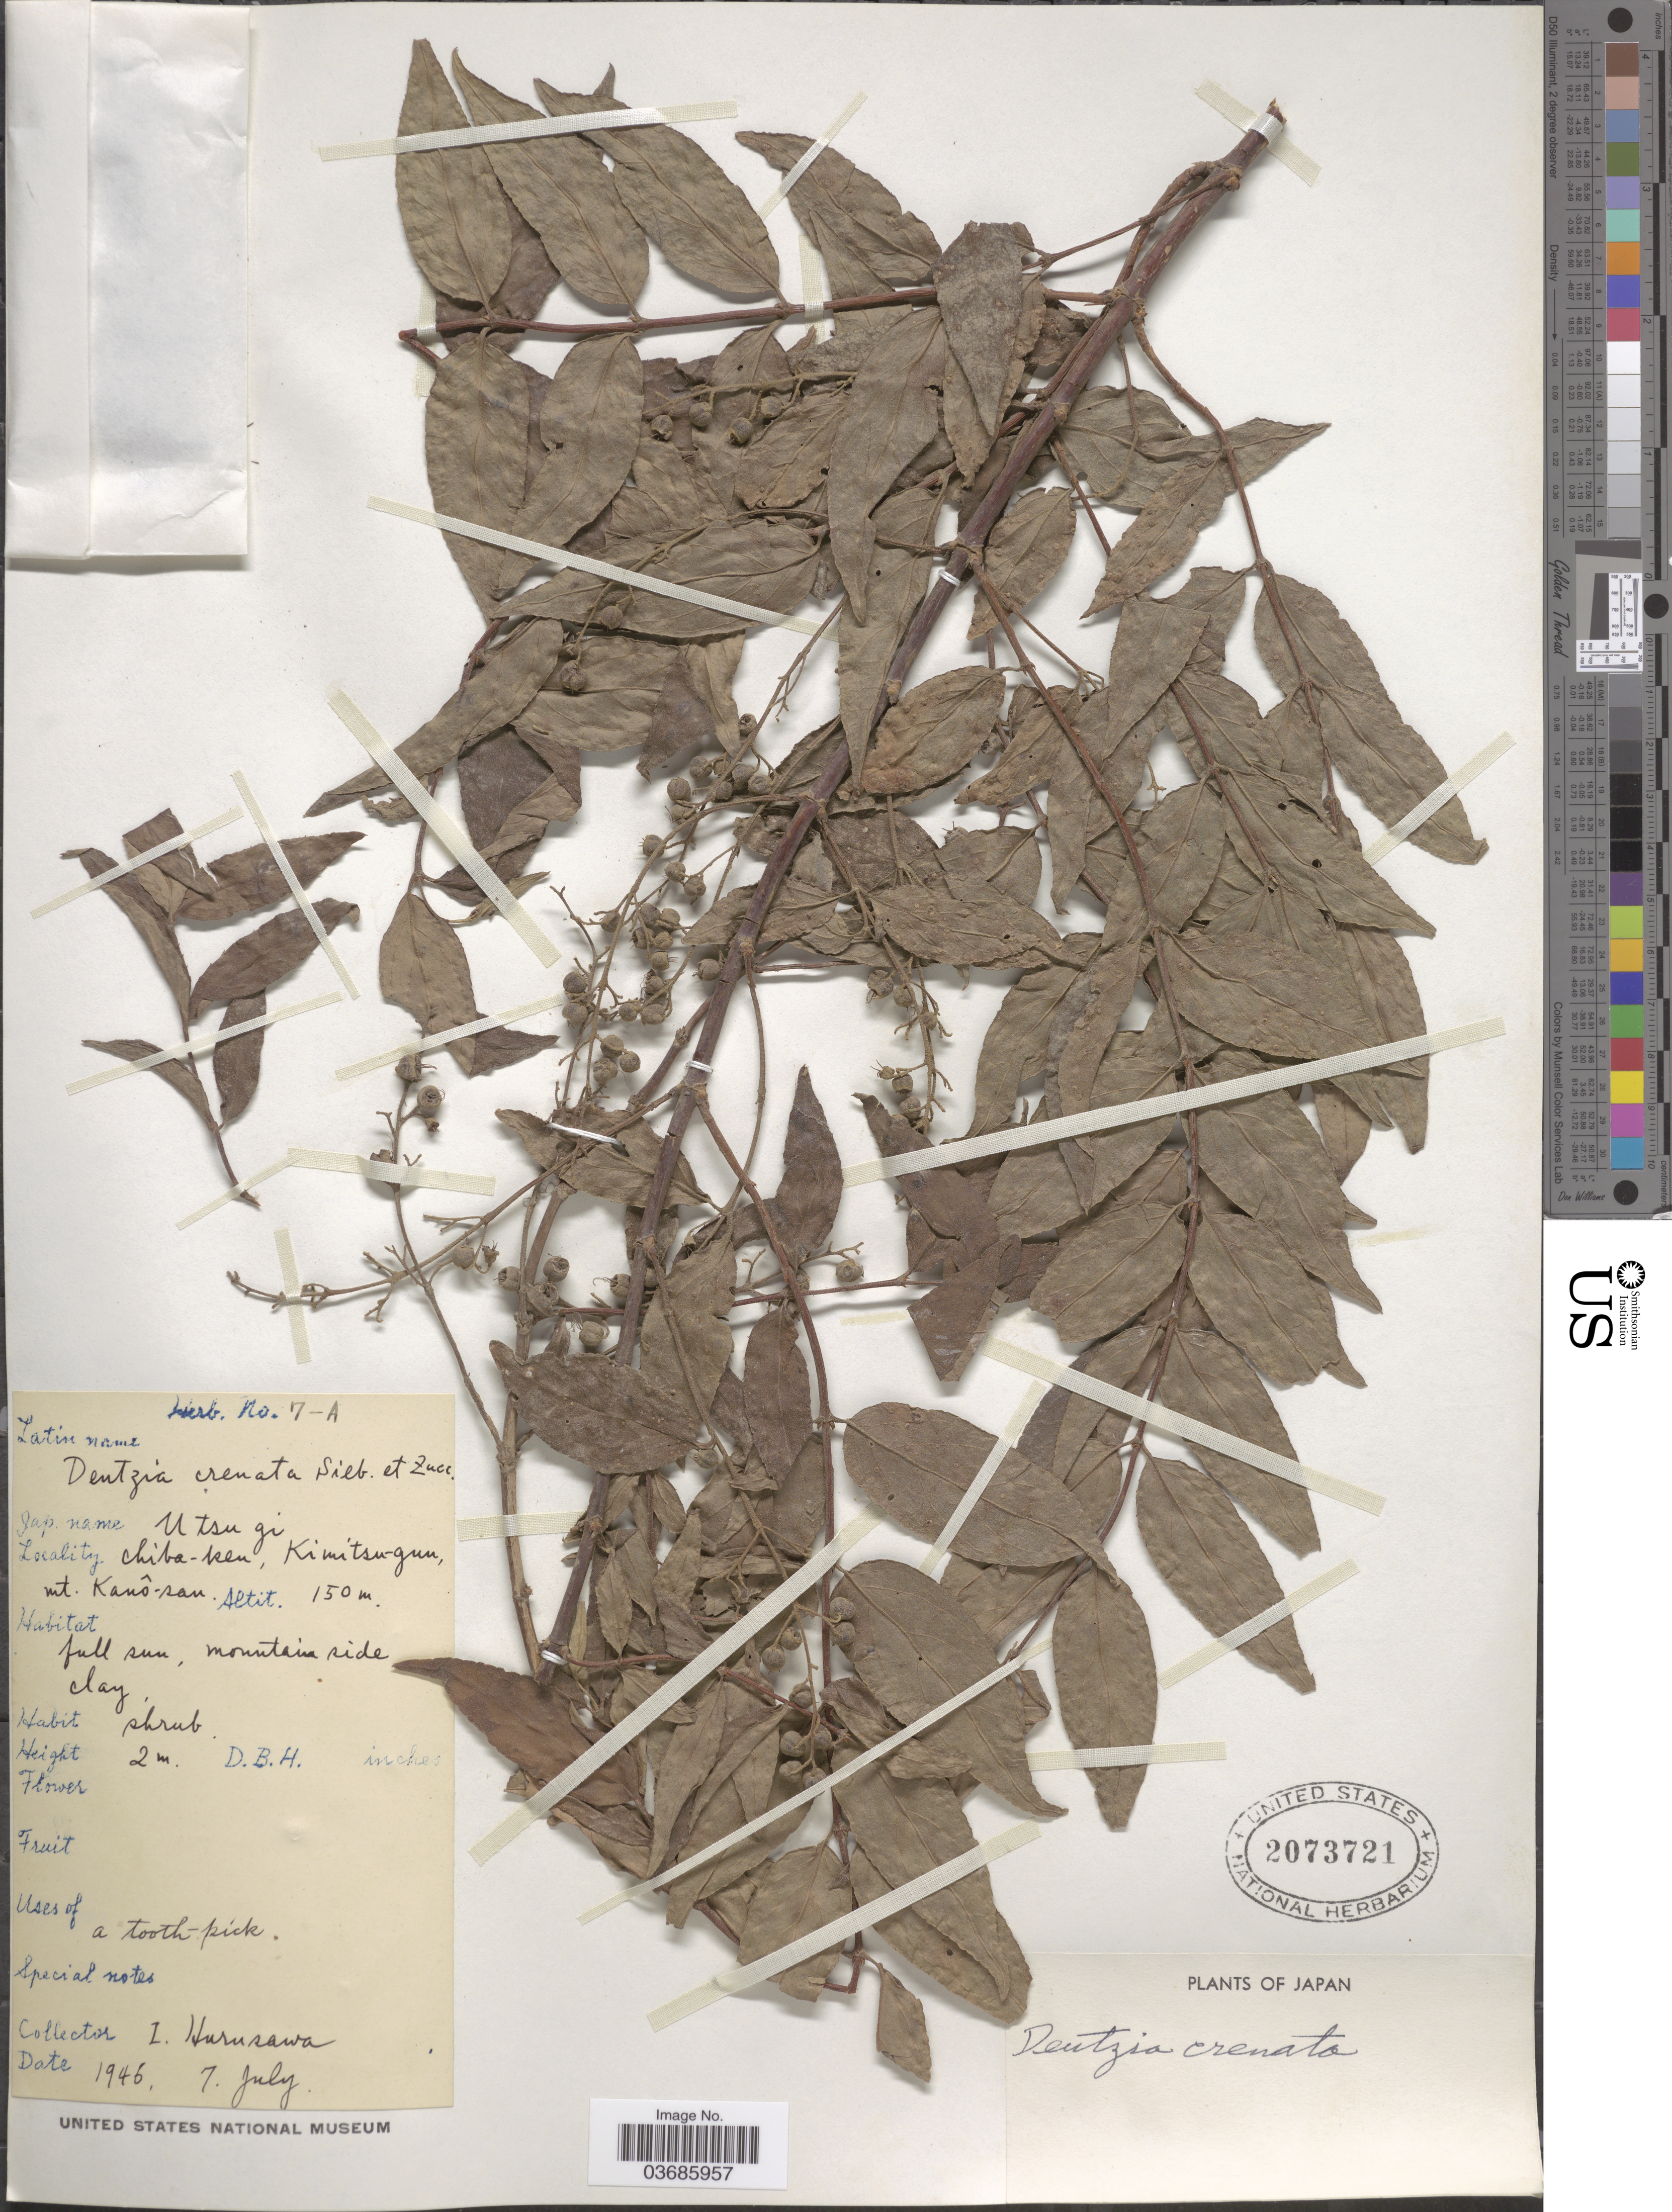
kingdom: Plantae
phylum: Tracheophyta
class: Magnoliopsida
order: Cornales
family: Hydrangeaceae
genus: Deutzia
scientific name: Deutzia scabra var. crenata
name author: Maxim.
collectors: I. Hurusawa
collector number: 7-A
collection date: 1946-07-07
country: Japan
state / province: Tiba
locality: Chiba-ken, Kimitsu-gun, mt. Kanô-san.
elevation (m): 150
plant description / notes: Fruit temporarily sampled for micro-CT scanning.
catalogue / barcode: US 2073721